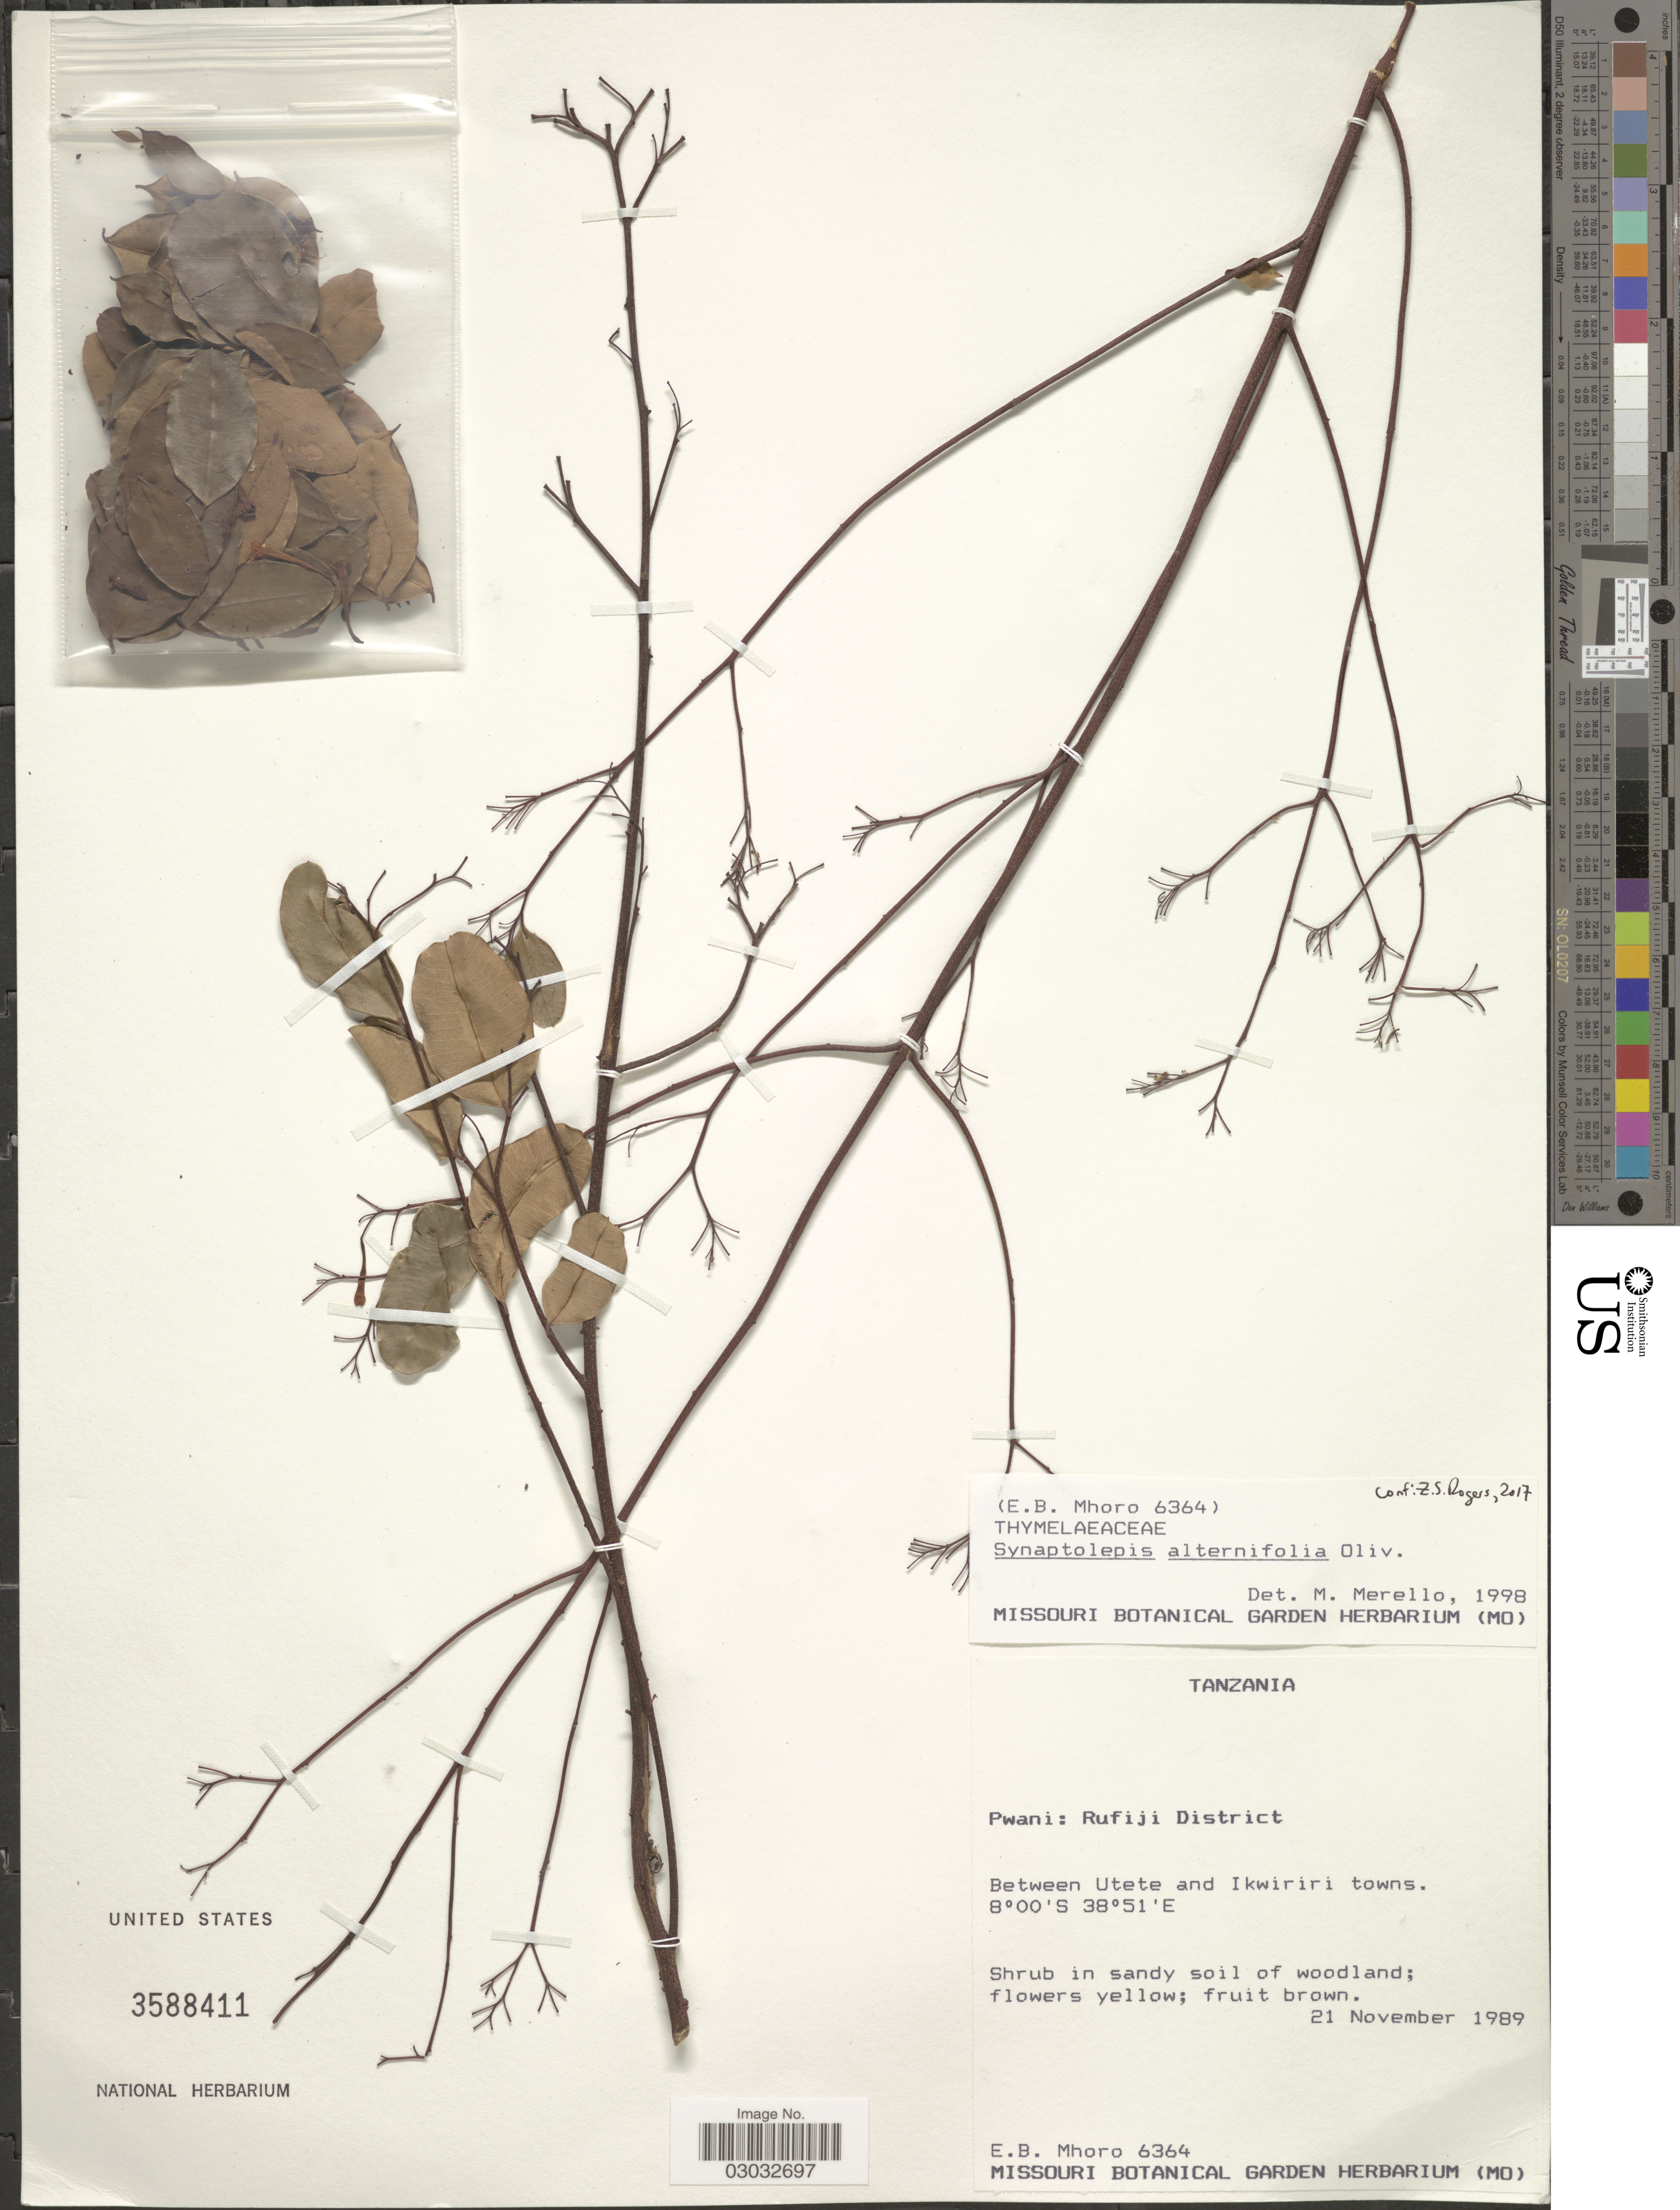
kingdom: Plantae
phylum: Tracheophyta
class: Magnoliopsida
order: Malvales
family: Thymelaeaceae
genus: Synaptolepis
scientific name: Synaptolepis alternifolia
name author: Oliv.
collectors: E. Mhoro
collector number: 6364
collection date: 1989-11-21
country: Tanzania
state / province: Pwani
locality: Rufiji District. Between Utete and Ikwiriri towns.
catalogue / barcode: US 3588411